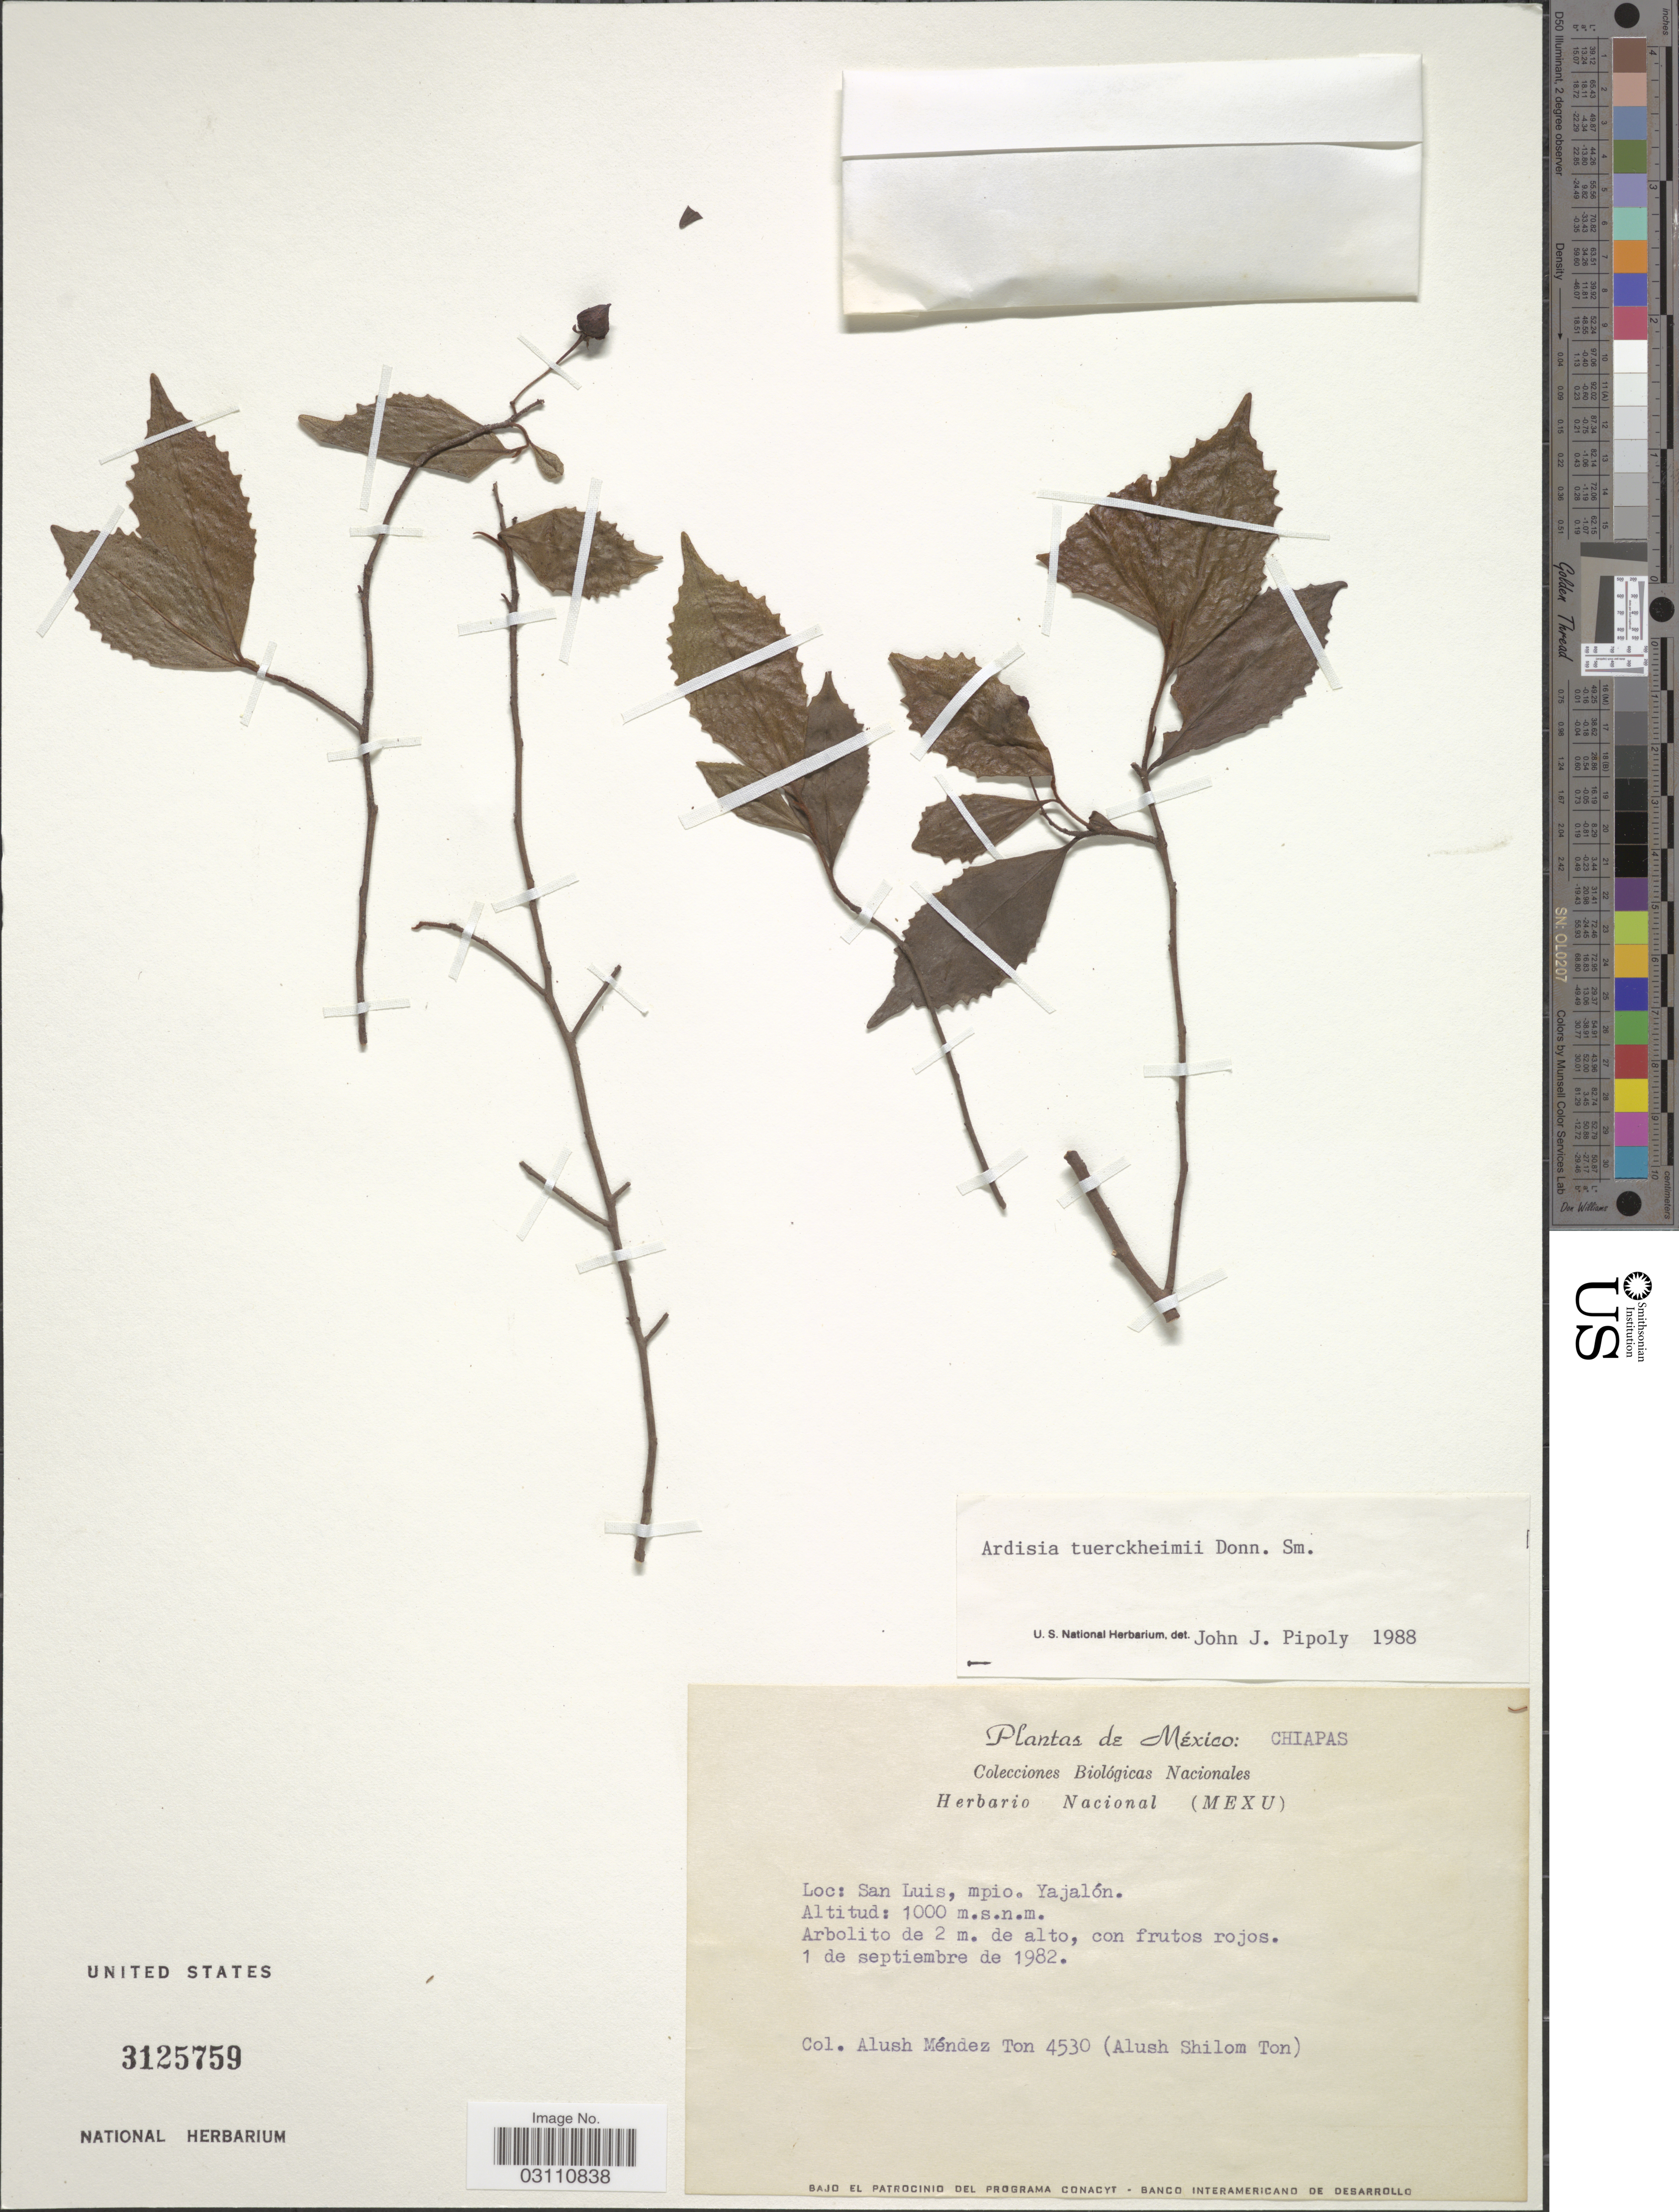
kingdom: Plantae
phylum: Tracheophyta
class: Magnoliopsida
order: Ericales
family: Primulaceae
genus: Ardisia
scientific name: Ardisia tuerckheimii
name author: Donn. Sm.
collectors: A. Méndez Ton & A. M. Ton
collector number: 4530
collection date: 1982-09-01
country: Mexico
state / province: Chiapas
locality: San Luis, mpio. Yajalón.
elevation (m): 1000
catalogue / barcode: US 3125759